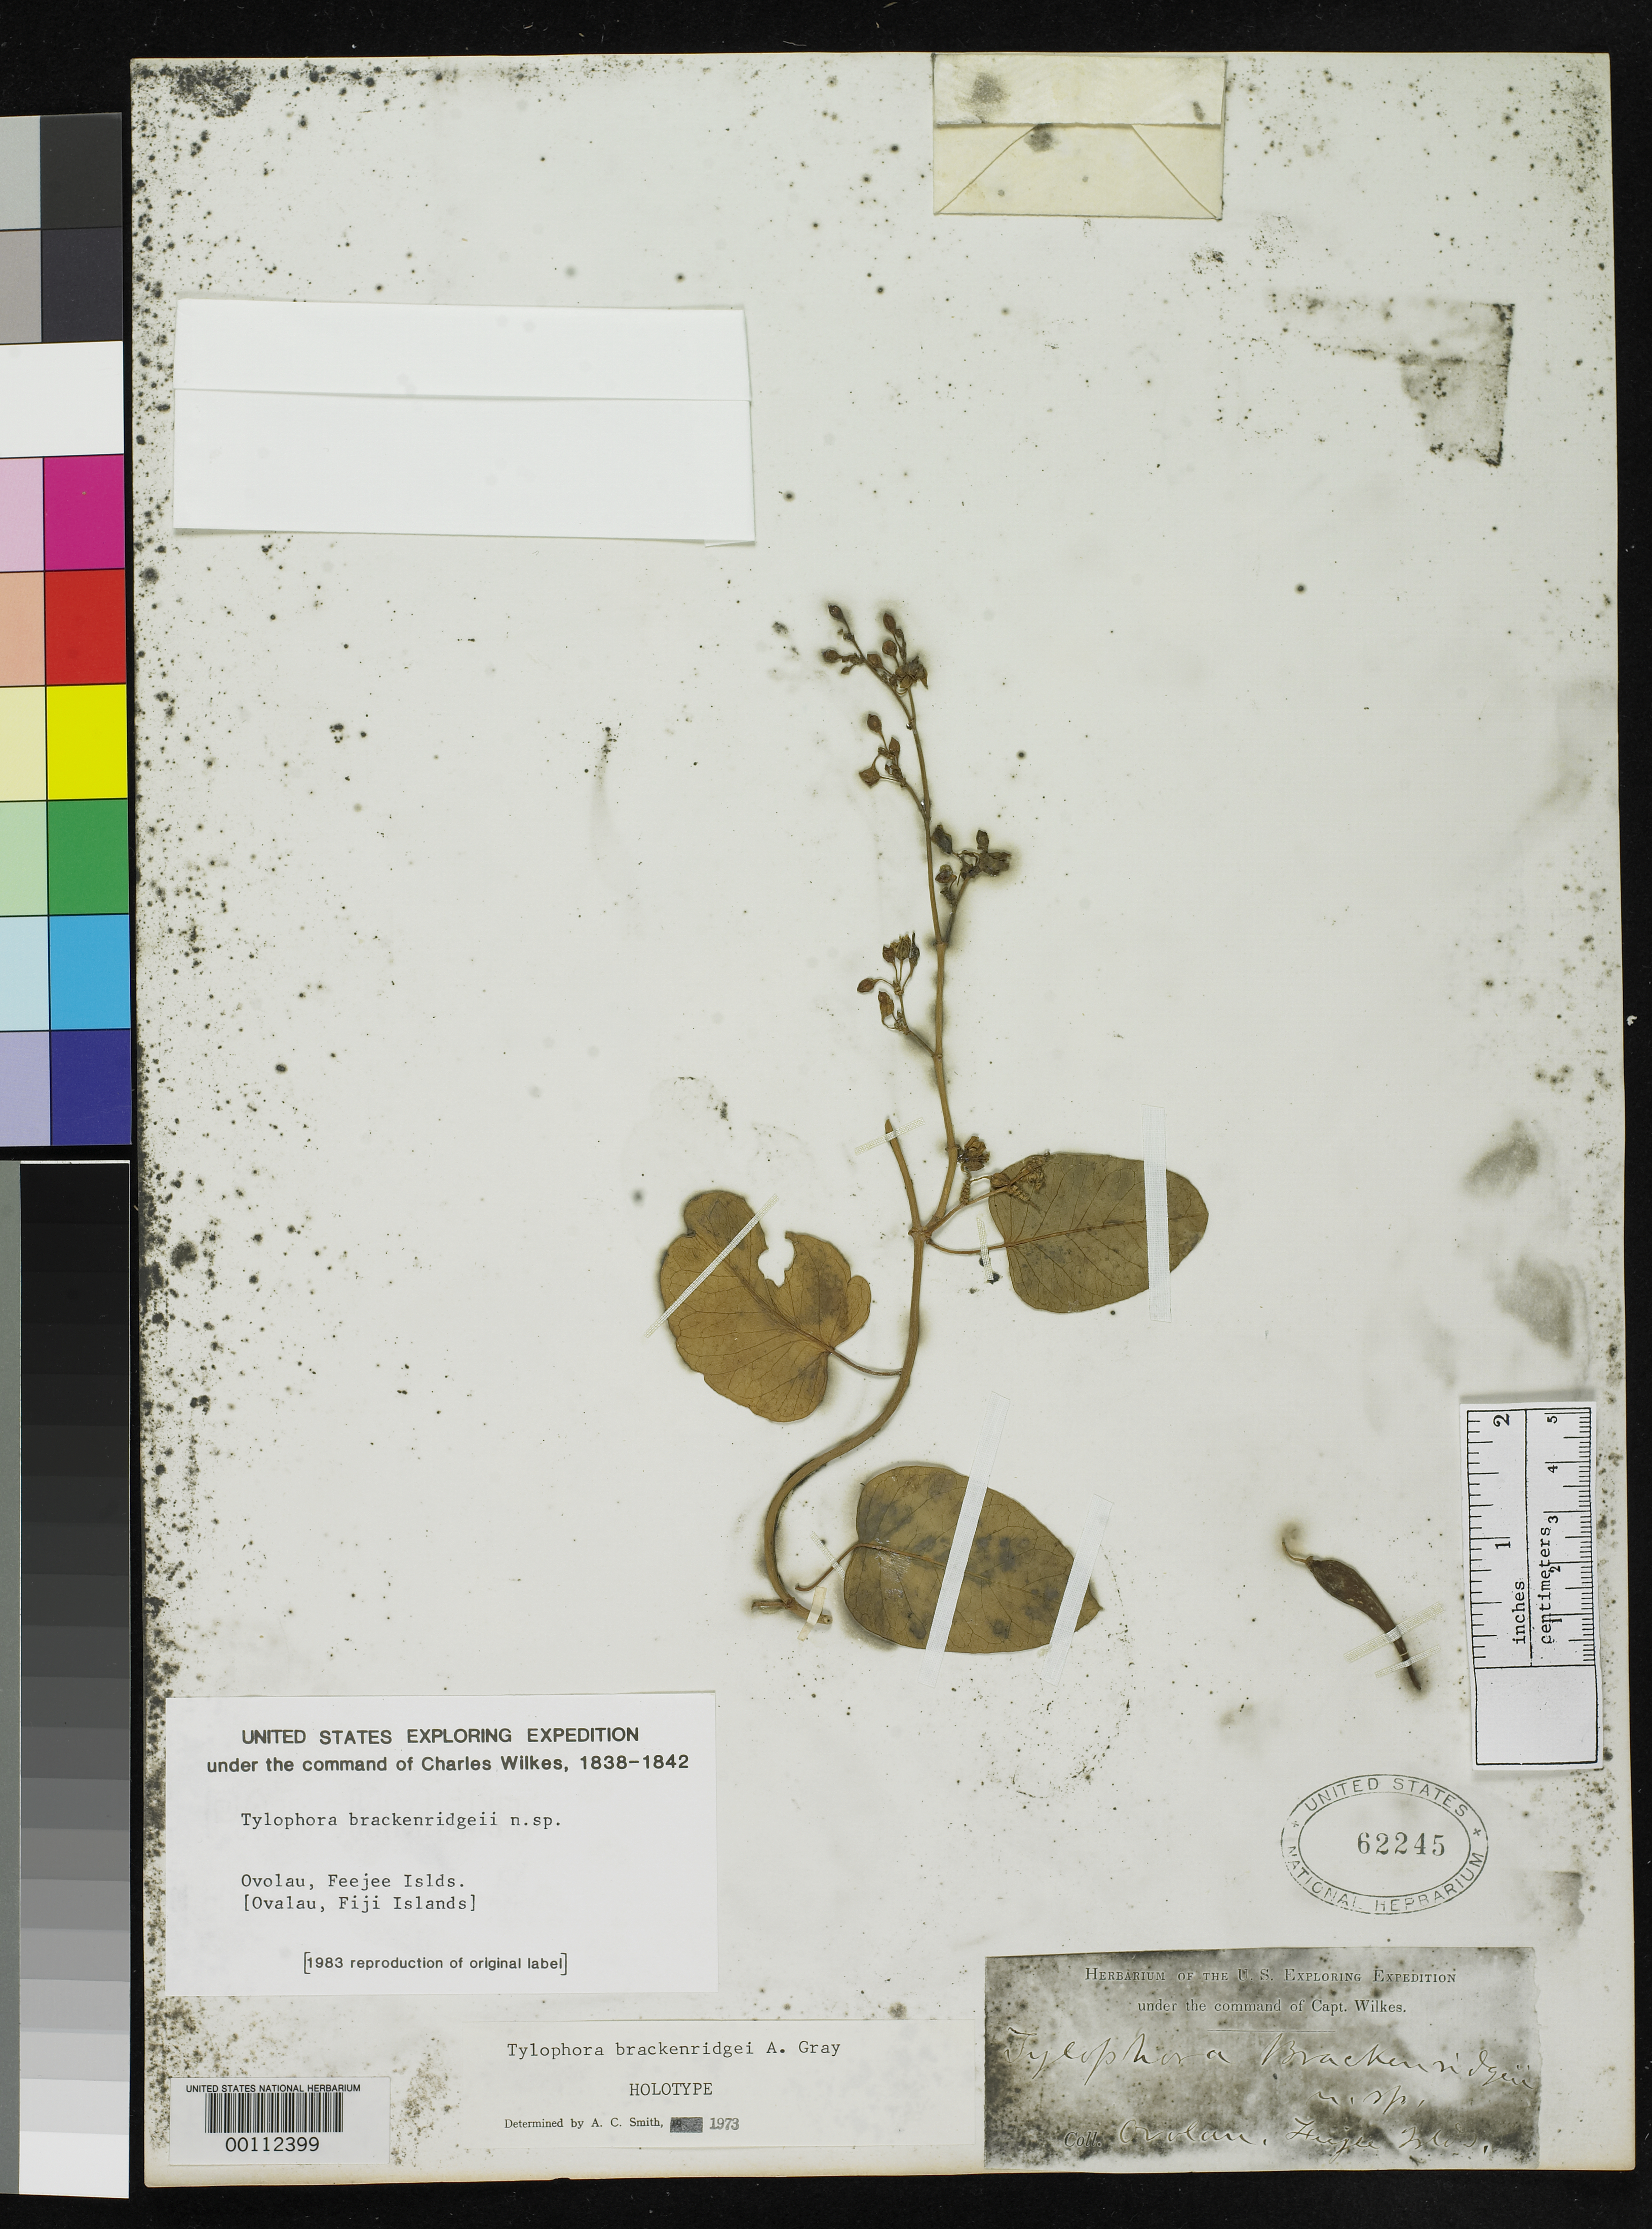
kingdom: Plantae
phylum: Tracheophyta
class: Magnoliopsida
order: Gentianales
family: Apocynaceae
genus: Tylophora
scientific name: Tylophora brackenridgei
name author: A. Gray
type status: Holotype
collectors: Wilkes Explor. Exped.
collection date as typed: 1838 to -- --- 1842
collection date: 1838/1842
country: Fiji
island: Ovalau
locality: Ovolau.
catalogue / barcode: US 62245